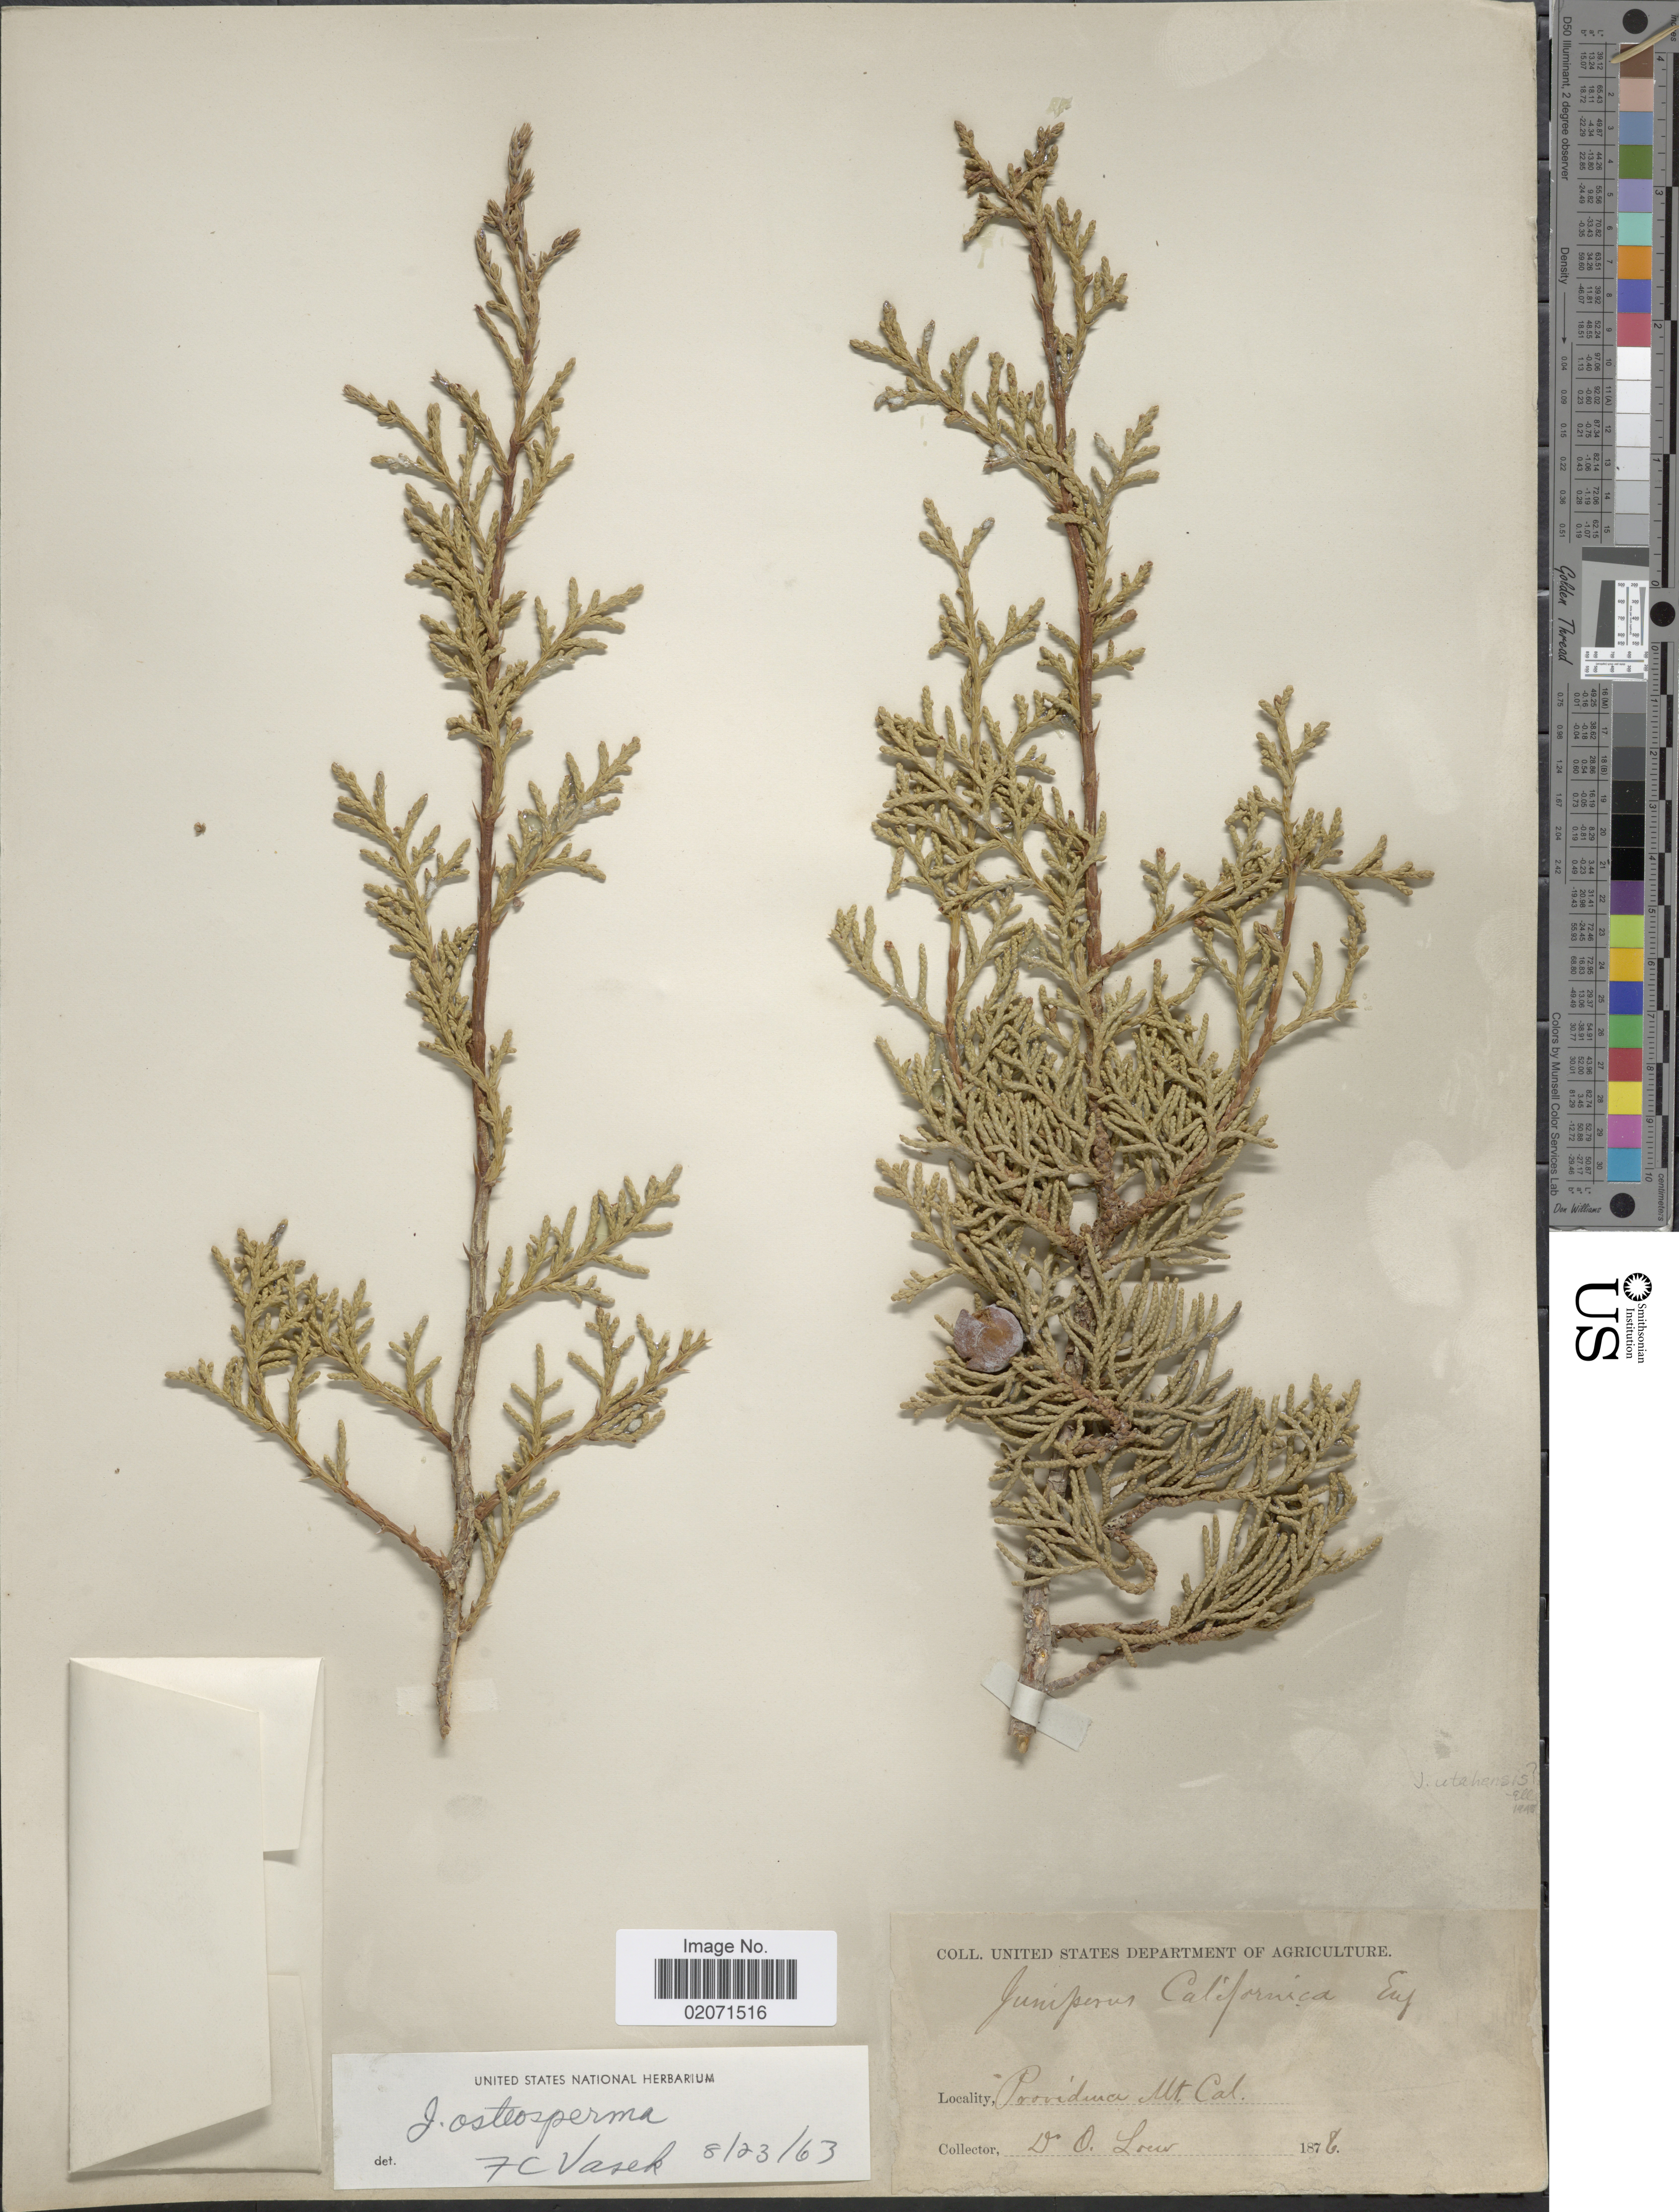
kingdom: Plantae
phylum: Tracheophyta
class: Pinopsida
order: Pinales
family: Cupressaceae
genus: Juniperus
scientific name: Juniperus osteosperma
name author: (Torr.) Little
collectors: O. Loew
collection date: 1876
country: United States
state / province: California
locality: Providence Mt.